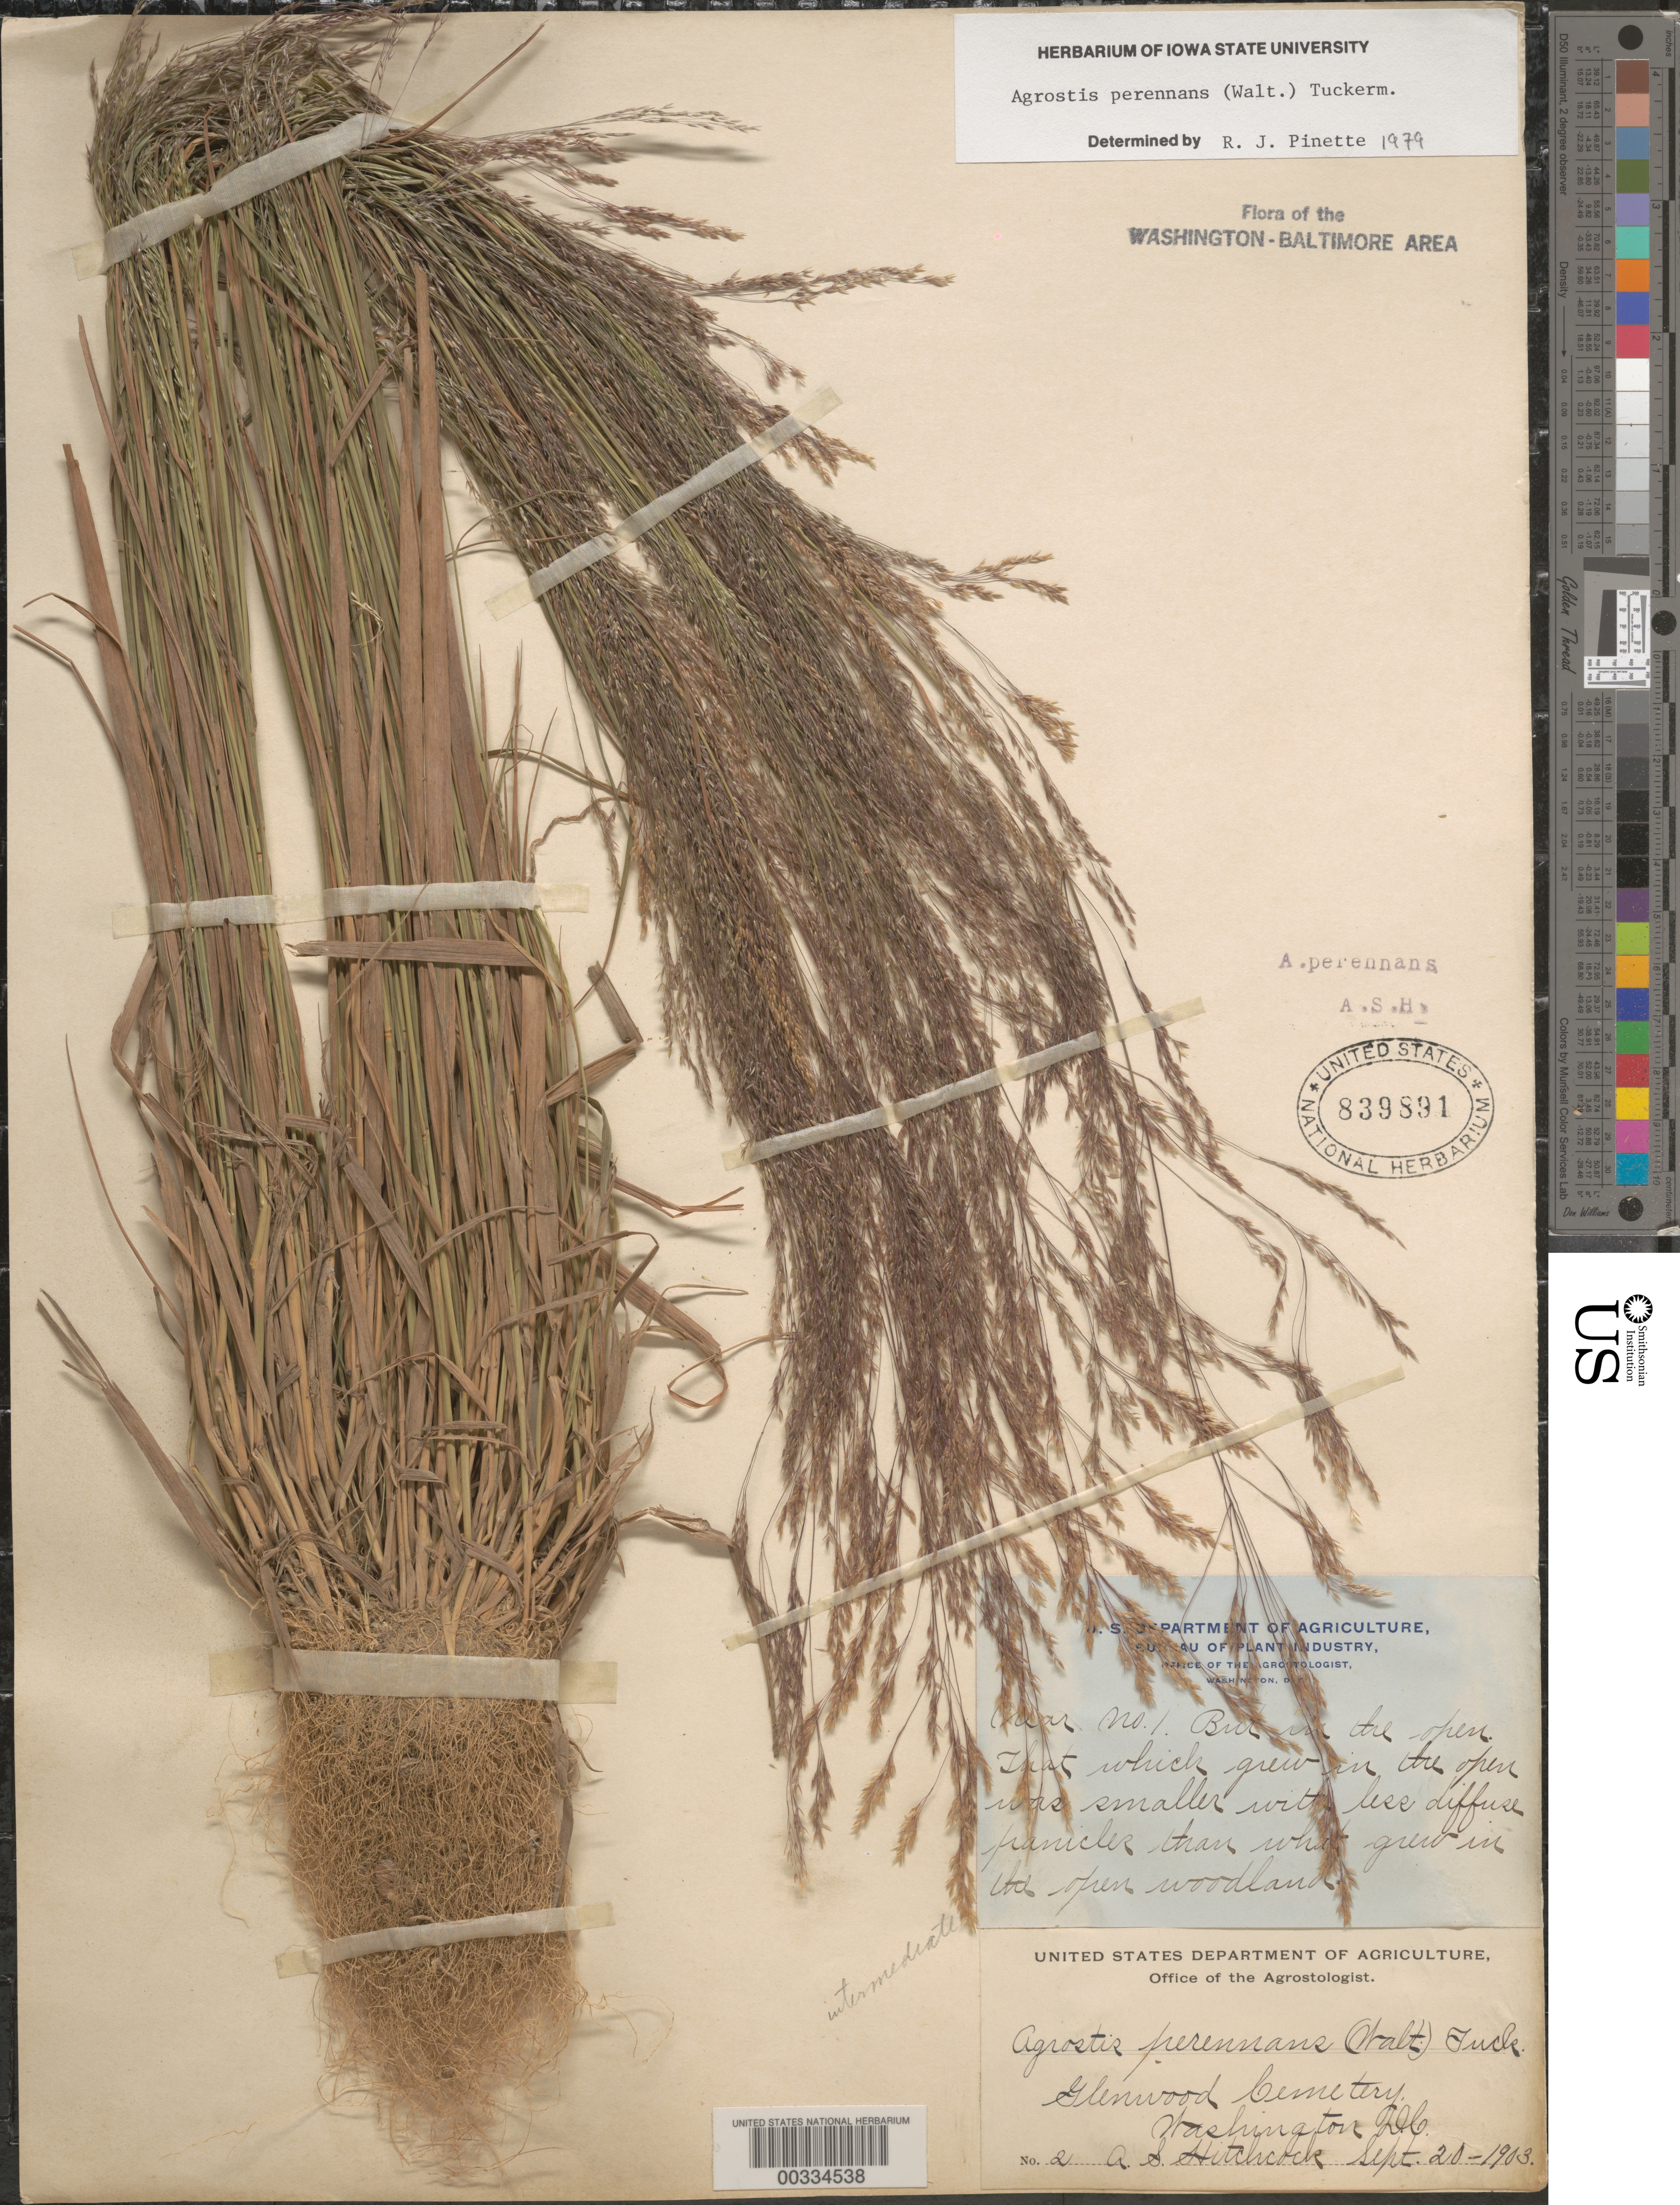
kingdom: Plantae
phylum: Tracheophyta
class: Liliopsida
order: Poales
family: Poaceae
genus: Agrostis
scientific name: Agrostis perennans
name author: (Walter) Tuck.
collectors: A. S. Hitchcock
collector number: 2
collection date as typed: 20 Sep 1903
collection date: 1903-09-20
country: United States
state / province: District of Columbia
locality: Glenwood Cemetery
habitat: Open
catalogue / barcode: US 839891